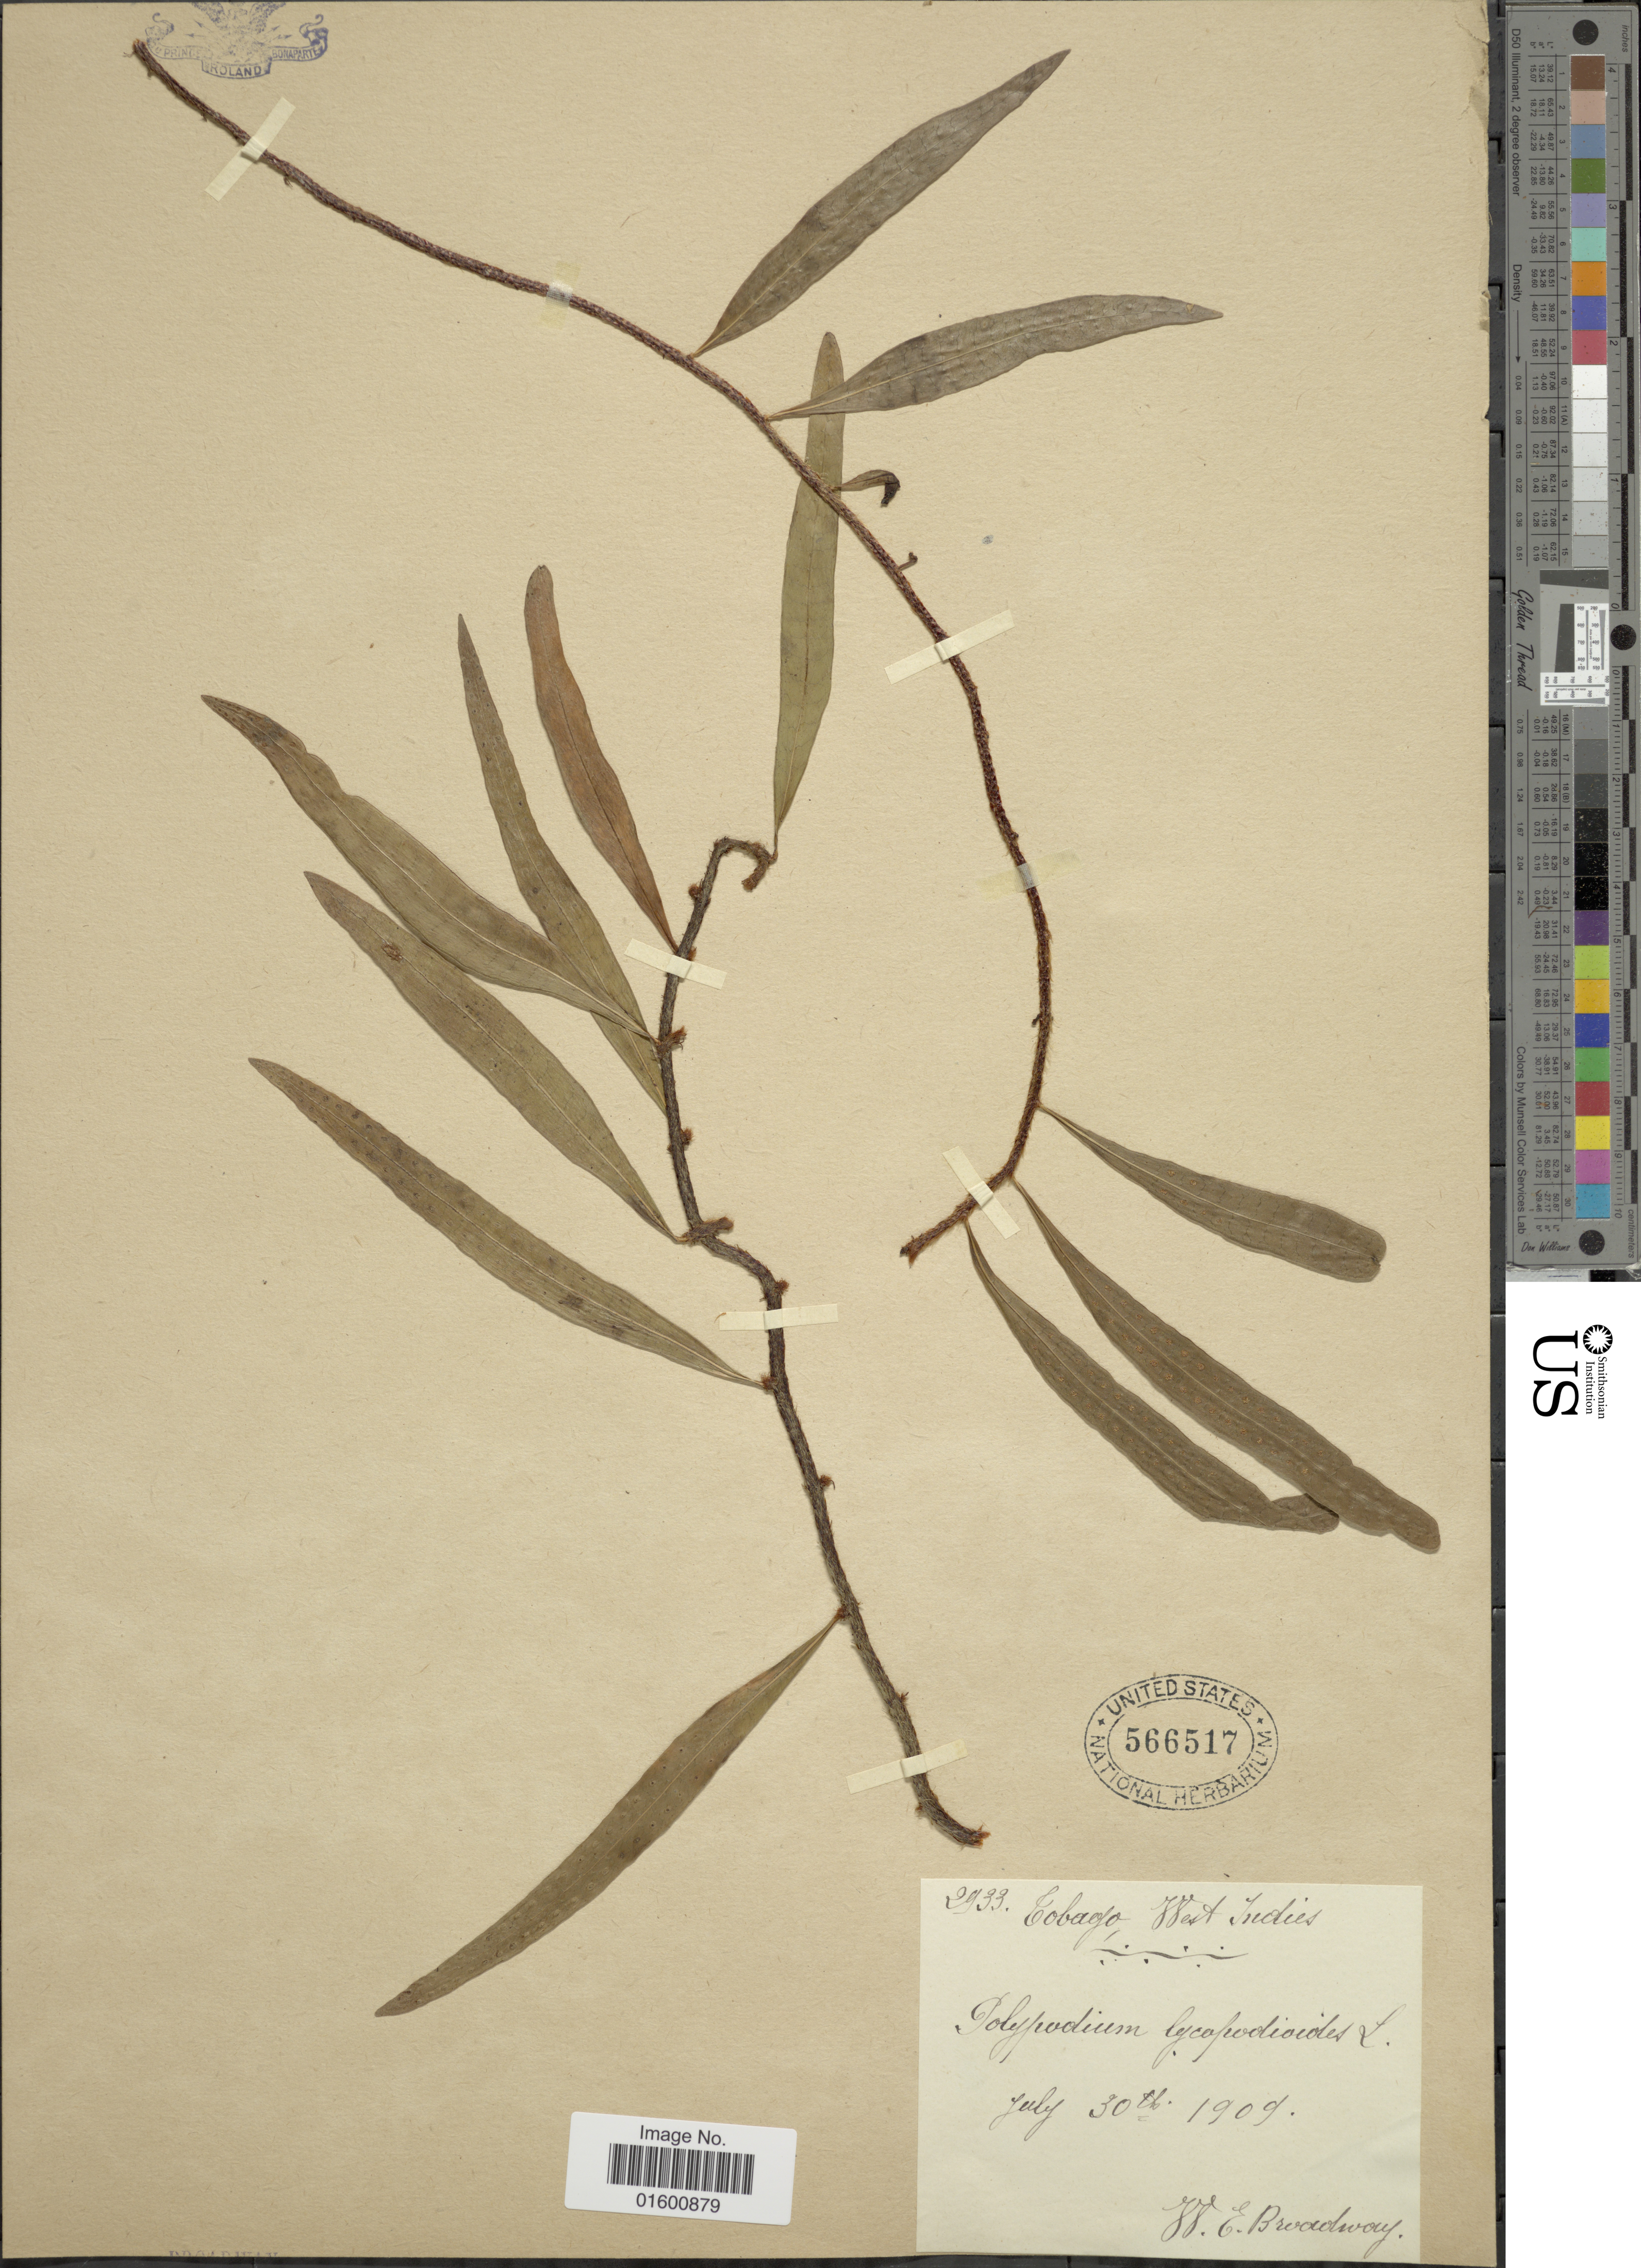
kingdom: Plantae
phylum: Tracheophyta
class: Polypodiopsida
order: Polypodiales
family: Polypodiaceae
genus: Microgramma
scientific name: Microgramma lycopodioides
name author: (L.) Copel.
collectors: W. E. Broadway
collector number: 2933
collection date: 1909-07-30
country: Trinidad and Tobago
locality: Tobago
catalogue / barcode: US 566517